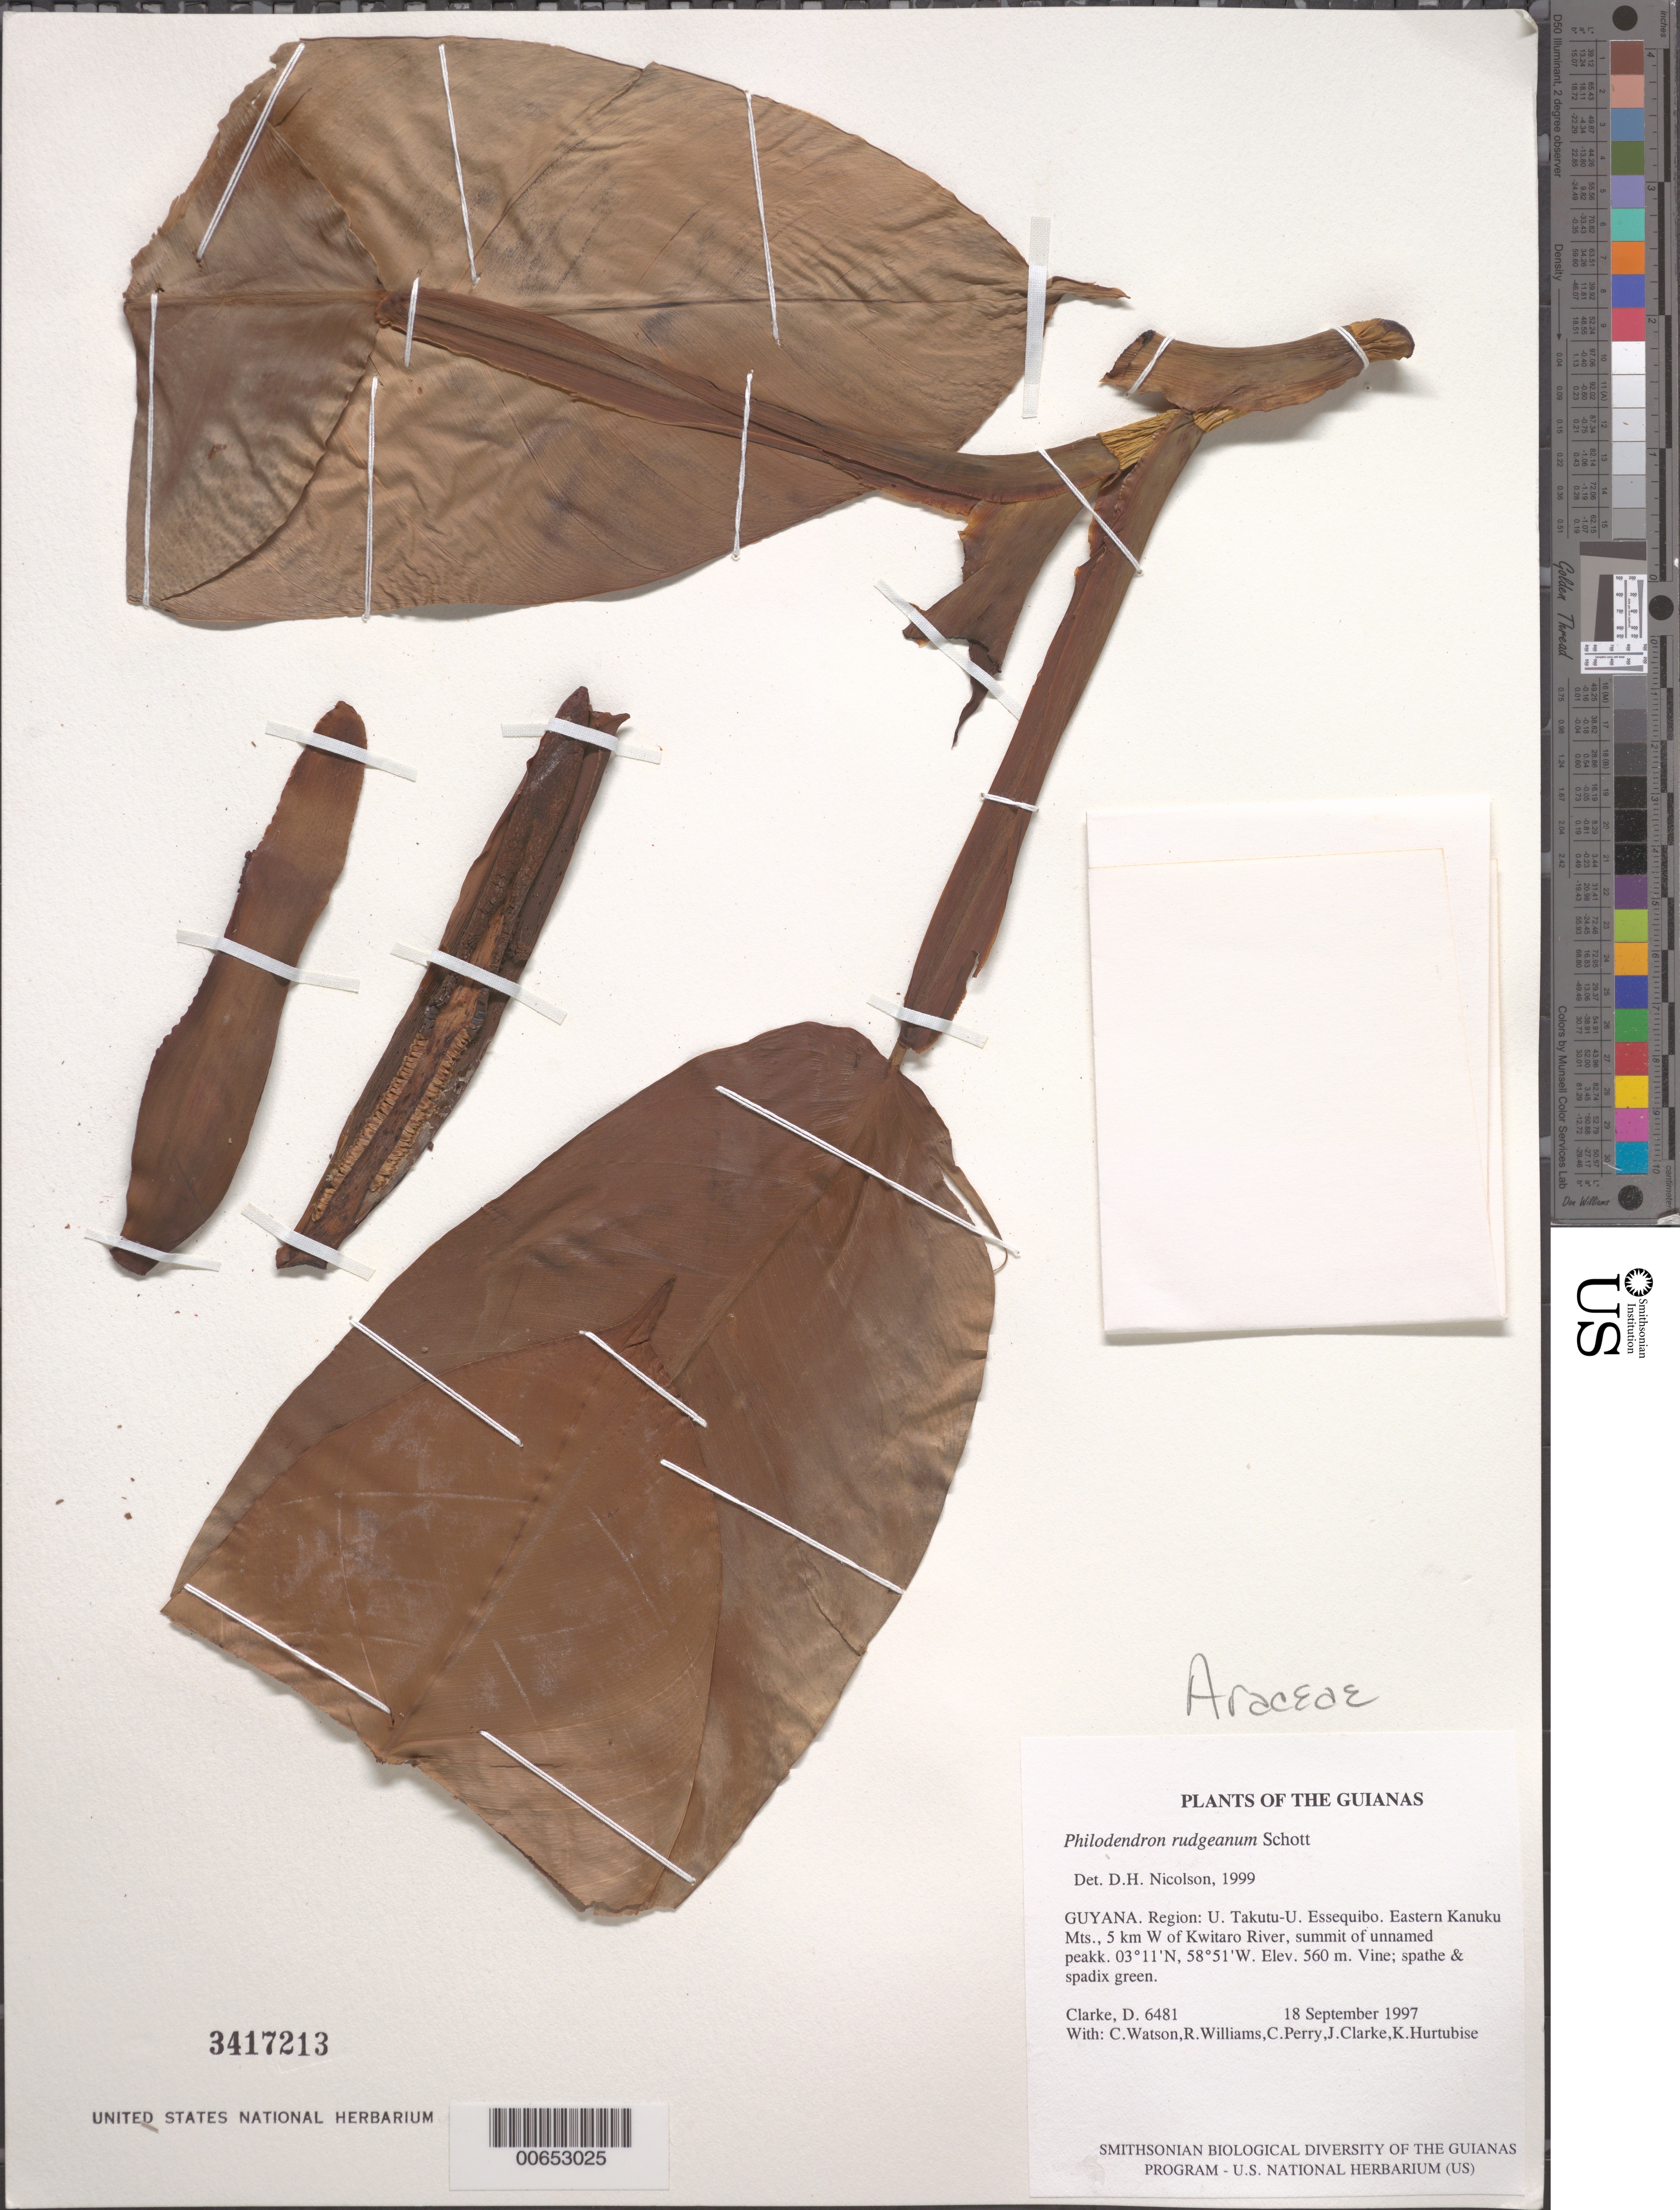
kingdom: Plantae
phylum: Tracheophyta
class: Liliopsida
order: Alismatales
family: Araceae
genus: Philodendron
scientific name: Philodendron rudgeanum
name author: Schott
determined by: Nicolson, Dan H.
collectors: H. D. Clarke, C. Watson, R. Williams, C. Perry, J. Clarke & K. Hurtubise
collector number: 6481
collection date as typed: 18 September 1997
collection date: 1997-09-18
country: Guyana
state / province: U. Takutu-U. Essequibo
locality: Eastern Kanuku Mts., 5 km W of Kwitaro River, summit of unnamed peak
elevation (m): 560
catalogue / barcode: US 3417213